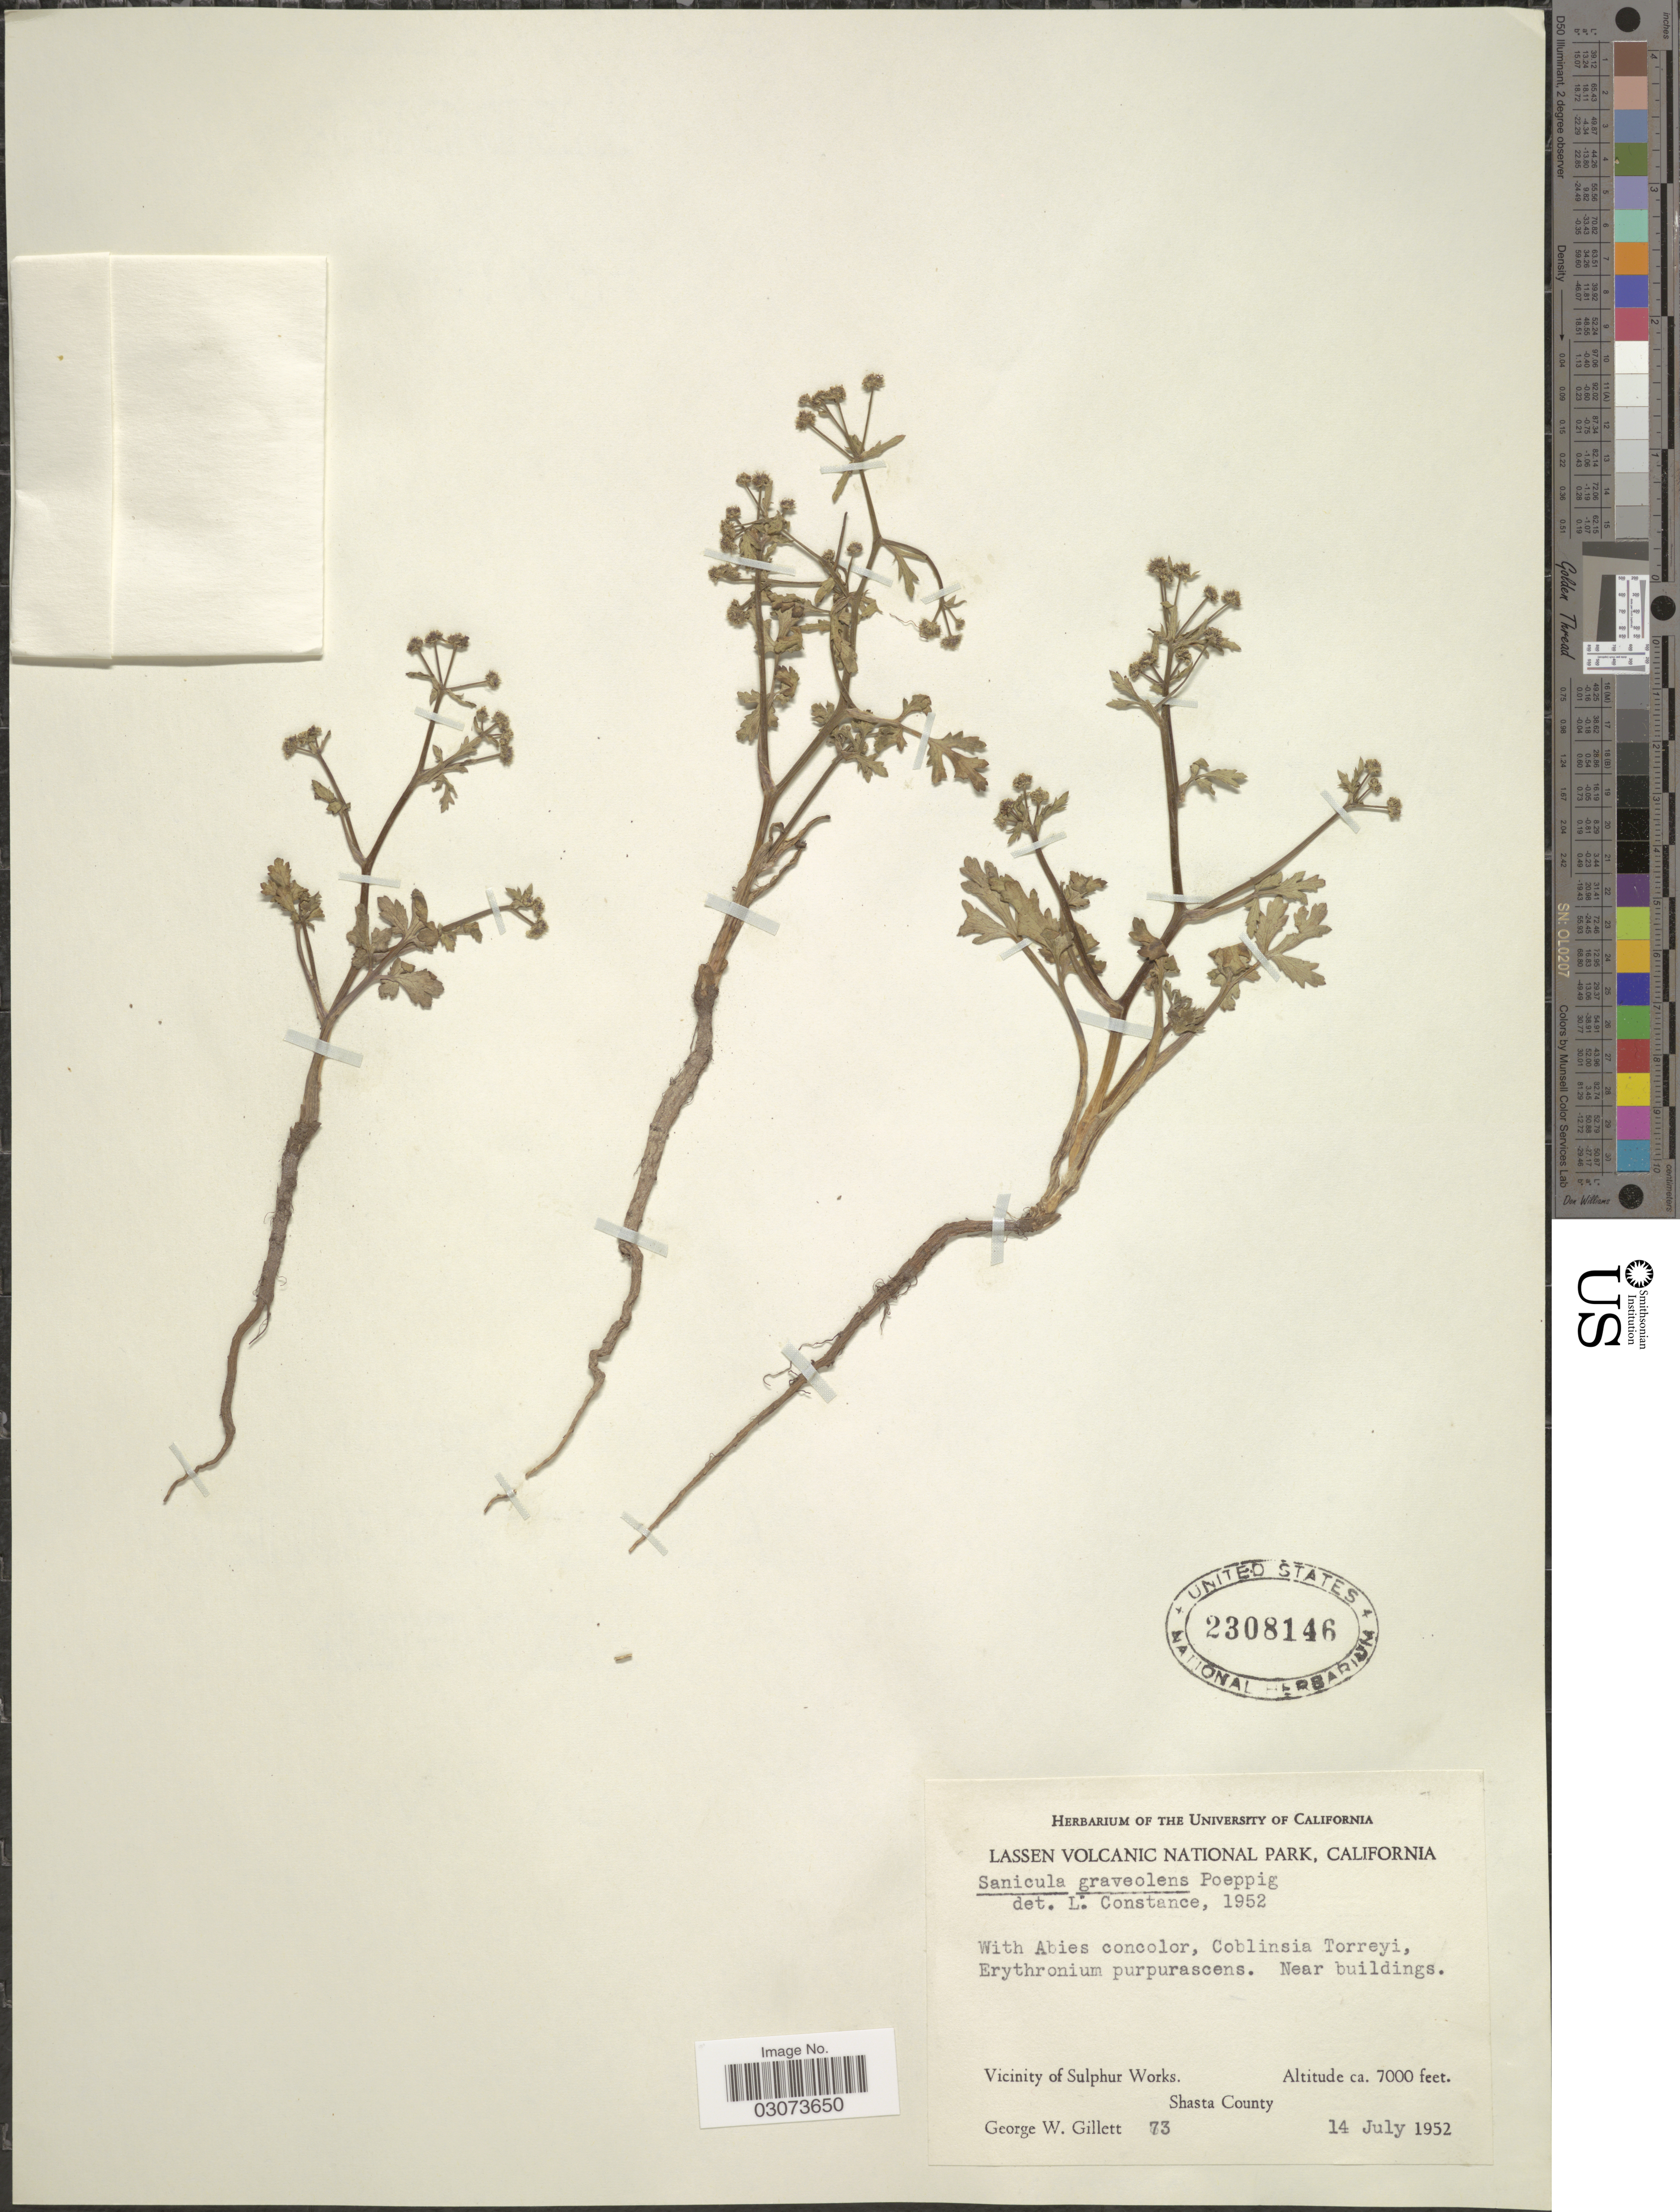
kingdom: Plantae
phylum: Tracheophyta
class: Magnoliopsida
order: Apiales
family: Apiaceae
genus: Sanicula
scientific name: Sanicula graveolens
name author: Poepp. ex DC.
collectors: G. Gillett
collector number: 73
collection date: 1952-07-14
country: United States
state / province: California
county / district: Shasta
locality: Lassen Volcanic National Park. Vicinity of Sulphur Works. Shasta County.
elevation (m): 2134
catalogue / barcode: US 2308146